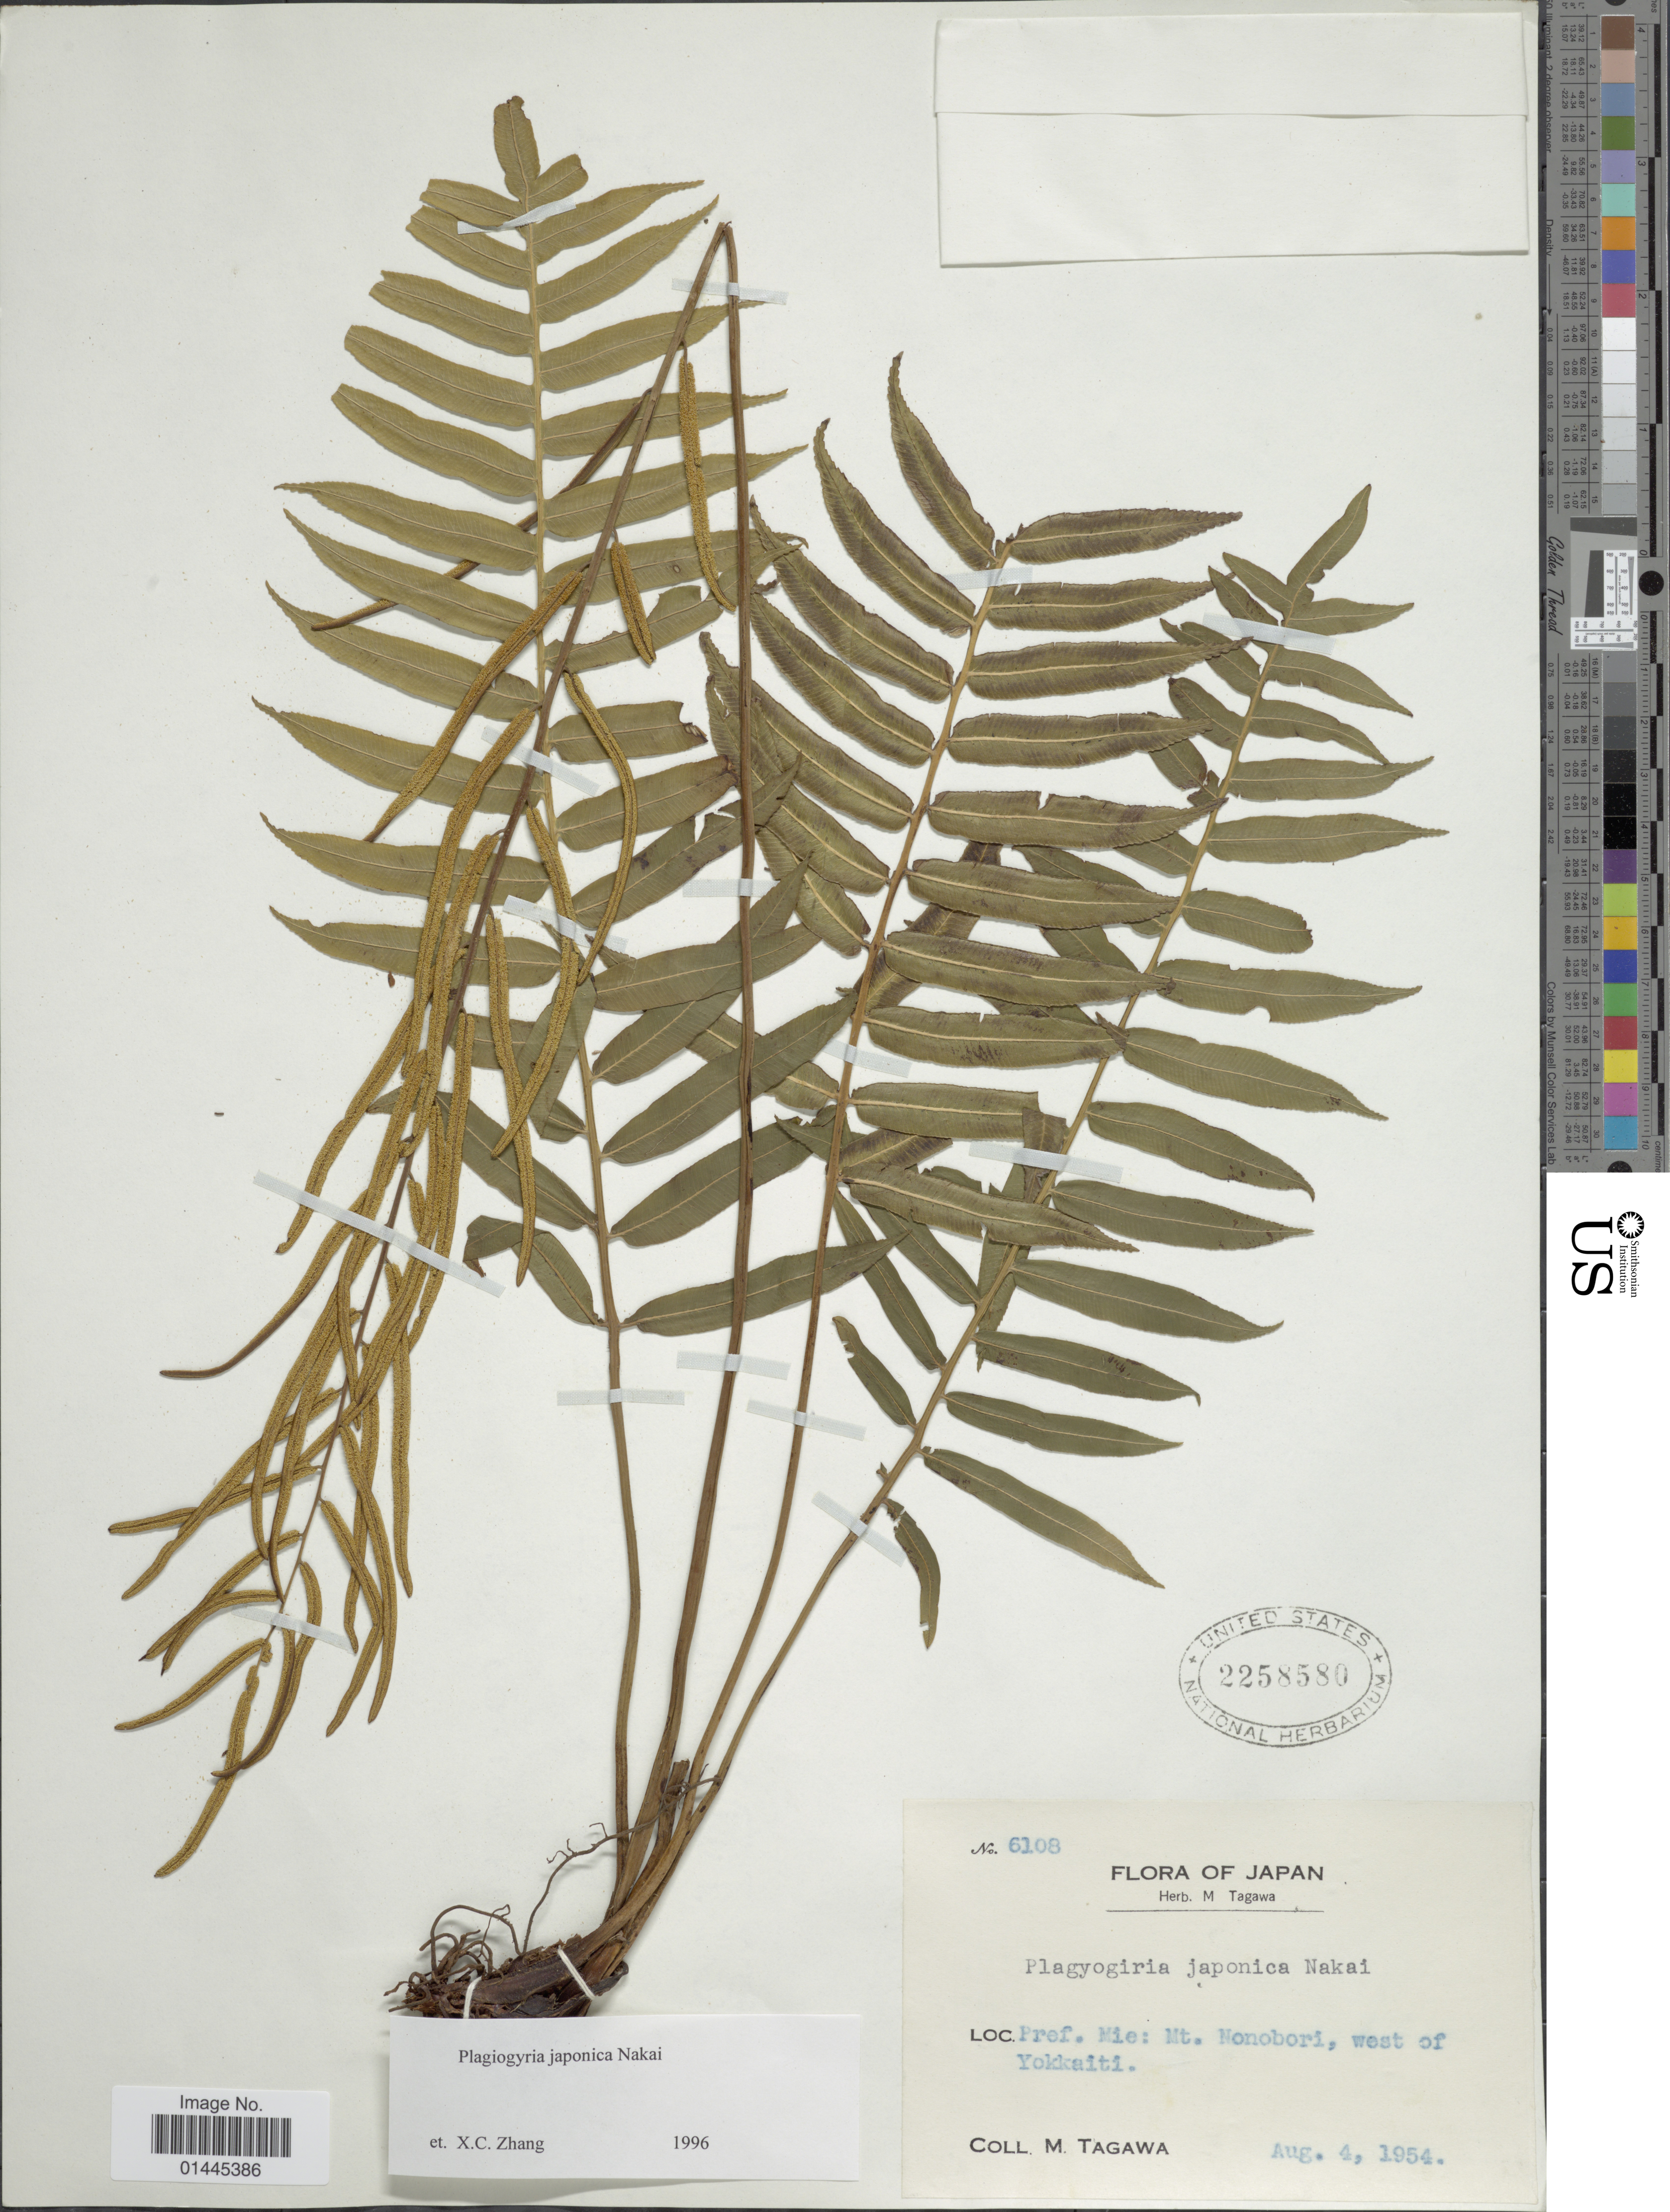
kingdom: Plantae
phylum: Tracheophyta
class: Polypodiopsida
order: Cyatheales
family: Plagiogyriaceae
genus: Plagiogyria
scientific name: Plagiogyria japonica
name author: Nakai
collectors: M. Tagawa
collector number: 6108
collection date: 1954-08-04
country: Japan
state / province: Mie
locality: Mt. Nonobori, west of Yokkaiti.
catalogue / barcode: US 2258580